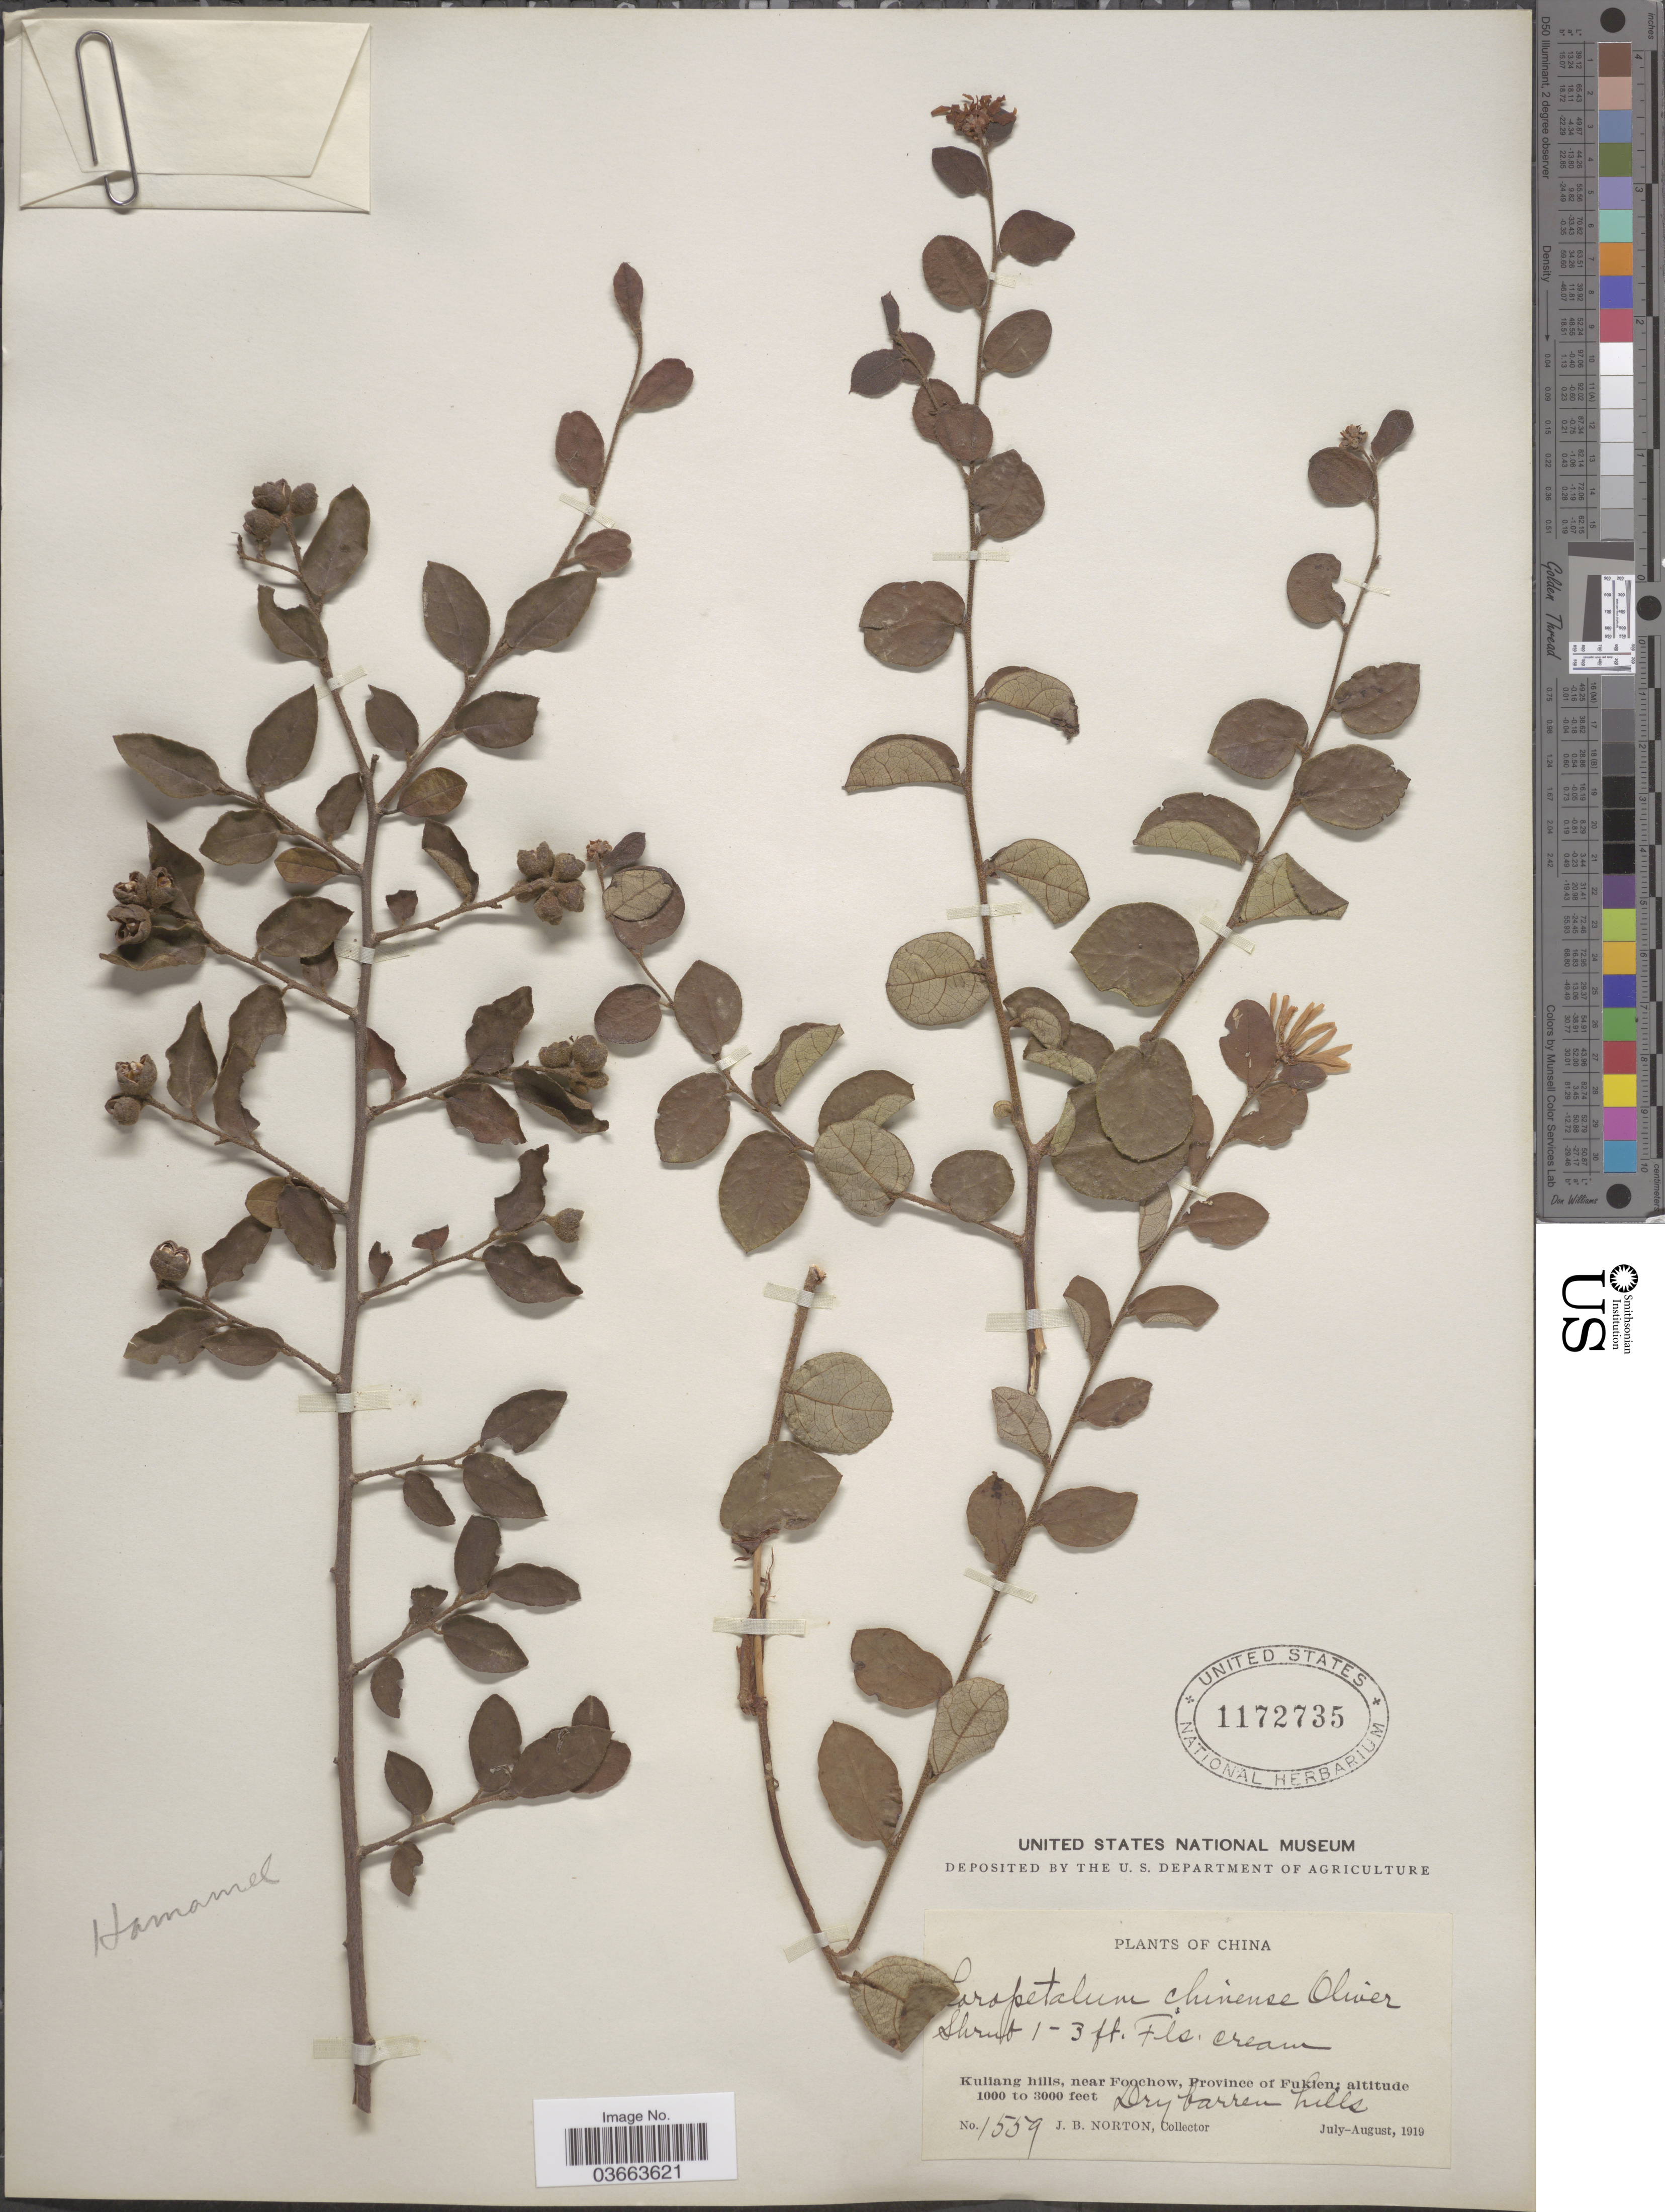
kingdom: Plantae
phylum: Tracheophyta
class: Magnoliopsida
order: Saxifragales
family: Hamamelidaceae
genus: Loropetalum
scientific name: Loropetalum chinense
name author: (R. Br.) Oliv.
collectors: J. B. Norton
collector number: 1559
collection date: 1919-07/1919-08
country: China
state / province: Fujian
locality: Kuliang hills, near Foochow, Province of Fukien.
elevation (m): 305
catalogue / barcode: US 1172735